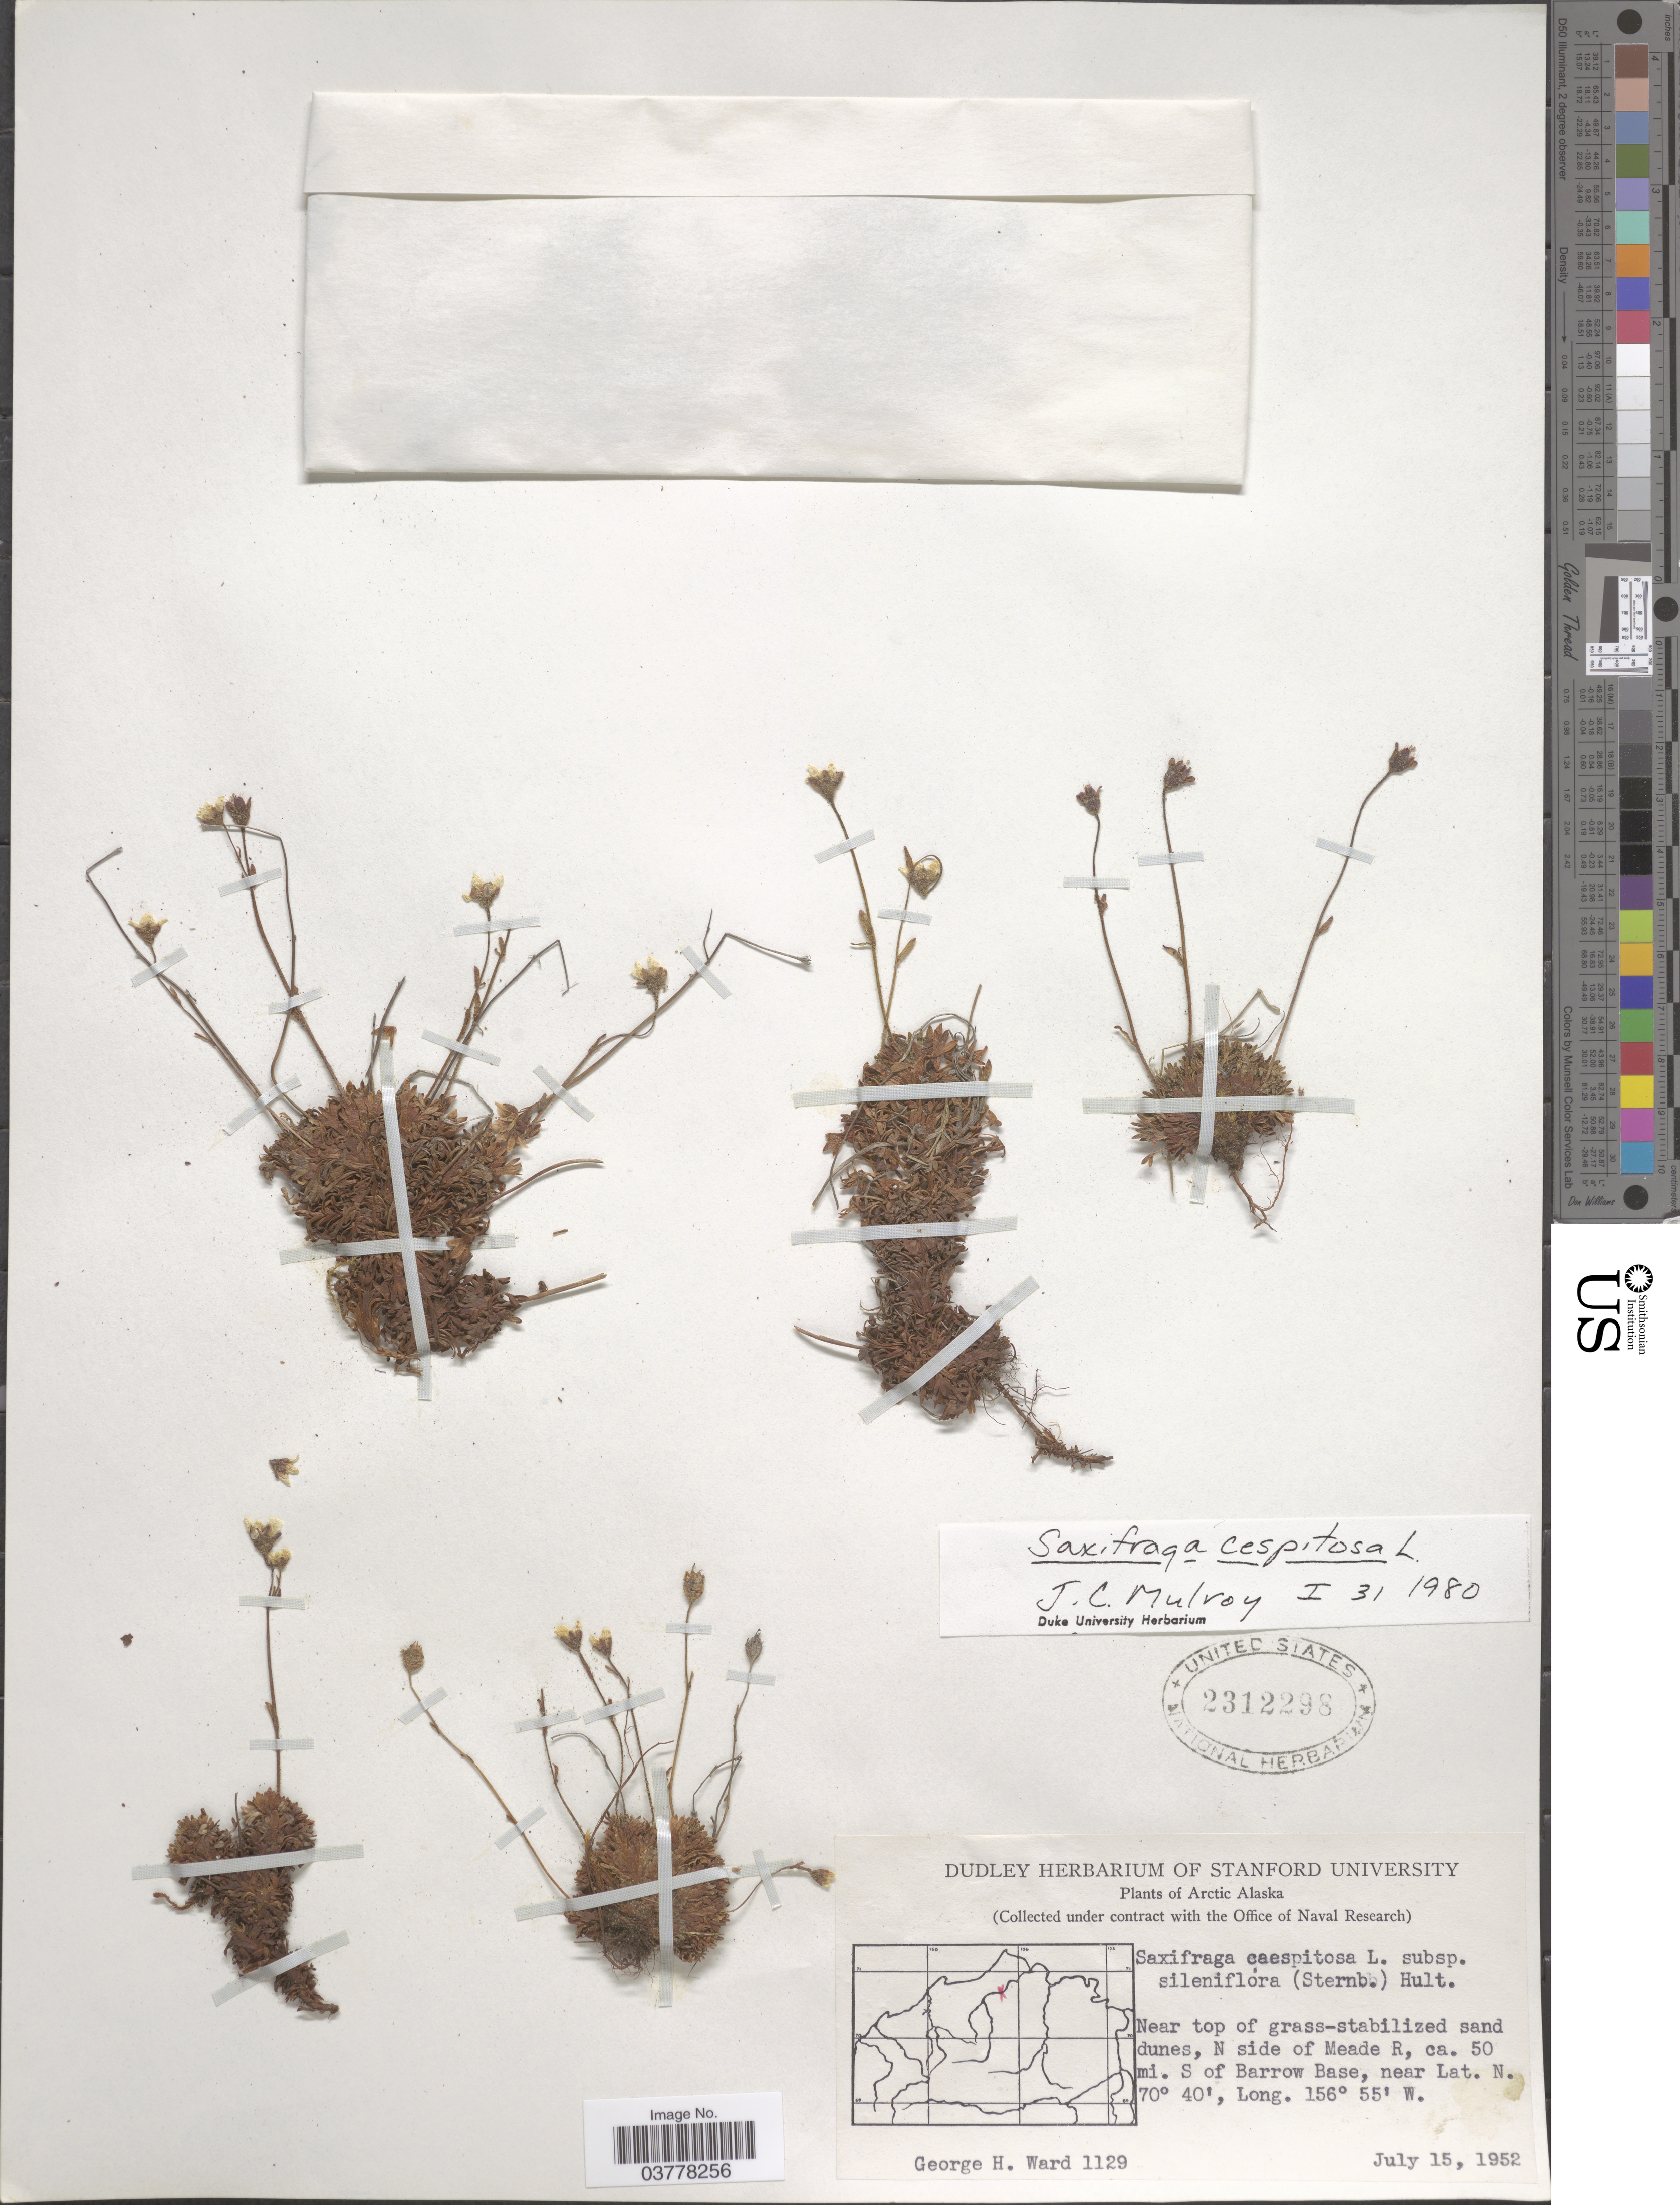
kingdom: Plantae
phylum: Tracheophyta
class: Magnoliopsida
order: Saxifragales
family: Saxifragaceae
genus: Saxifraga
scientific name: Saxifraga caespitosa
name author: L.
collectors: G. H. Ward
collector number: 1129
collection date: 1952-07-15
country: United States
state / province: Alaska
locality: Arctic Alaska. Near top of grass-stabilized sand dunes, N side of Meade R, ca. 50 mi. S of Barrow Base.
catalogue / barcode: US 2312298